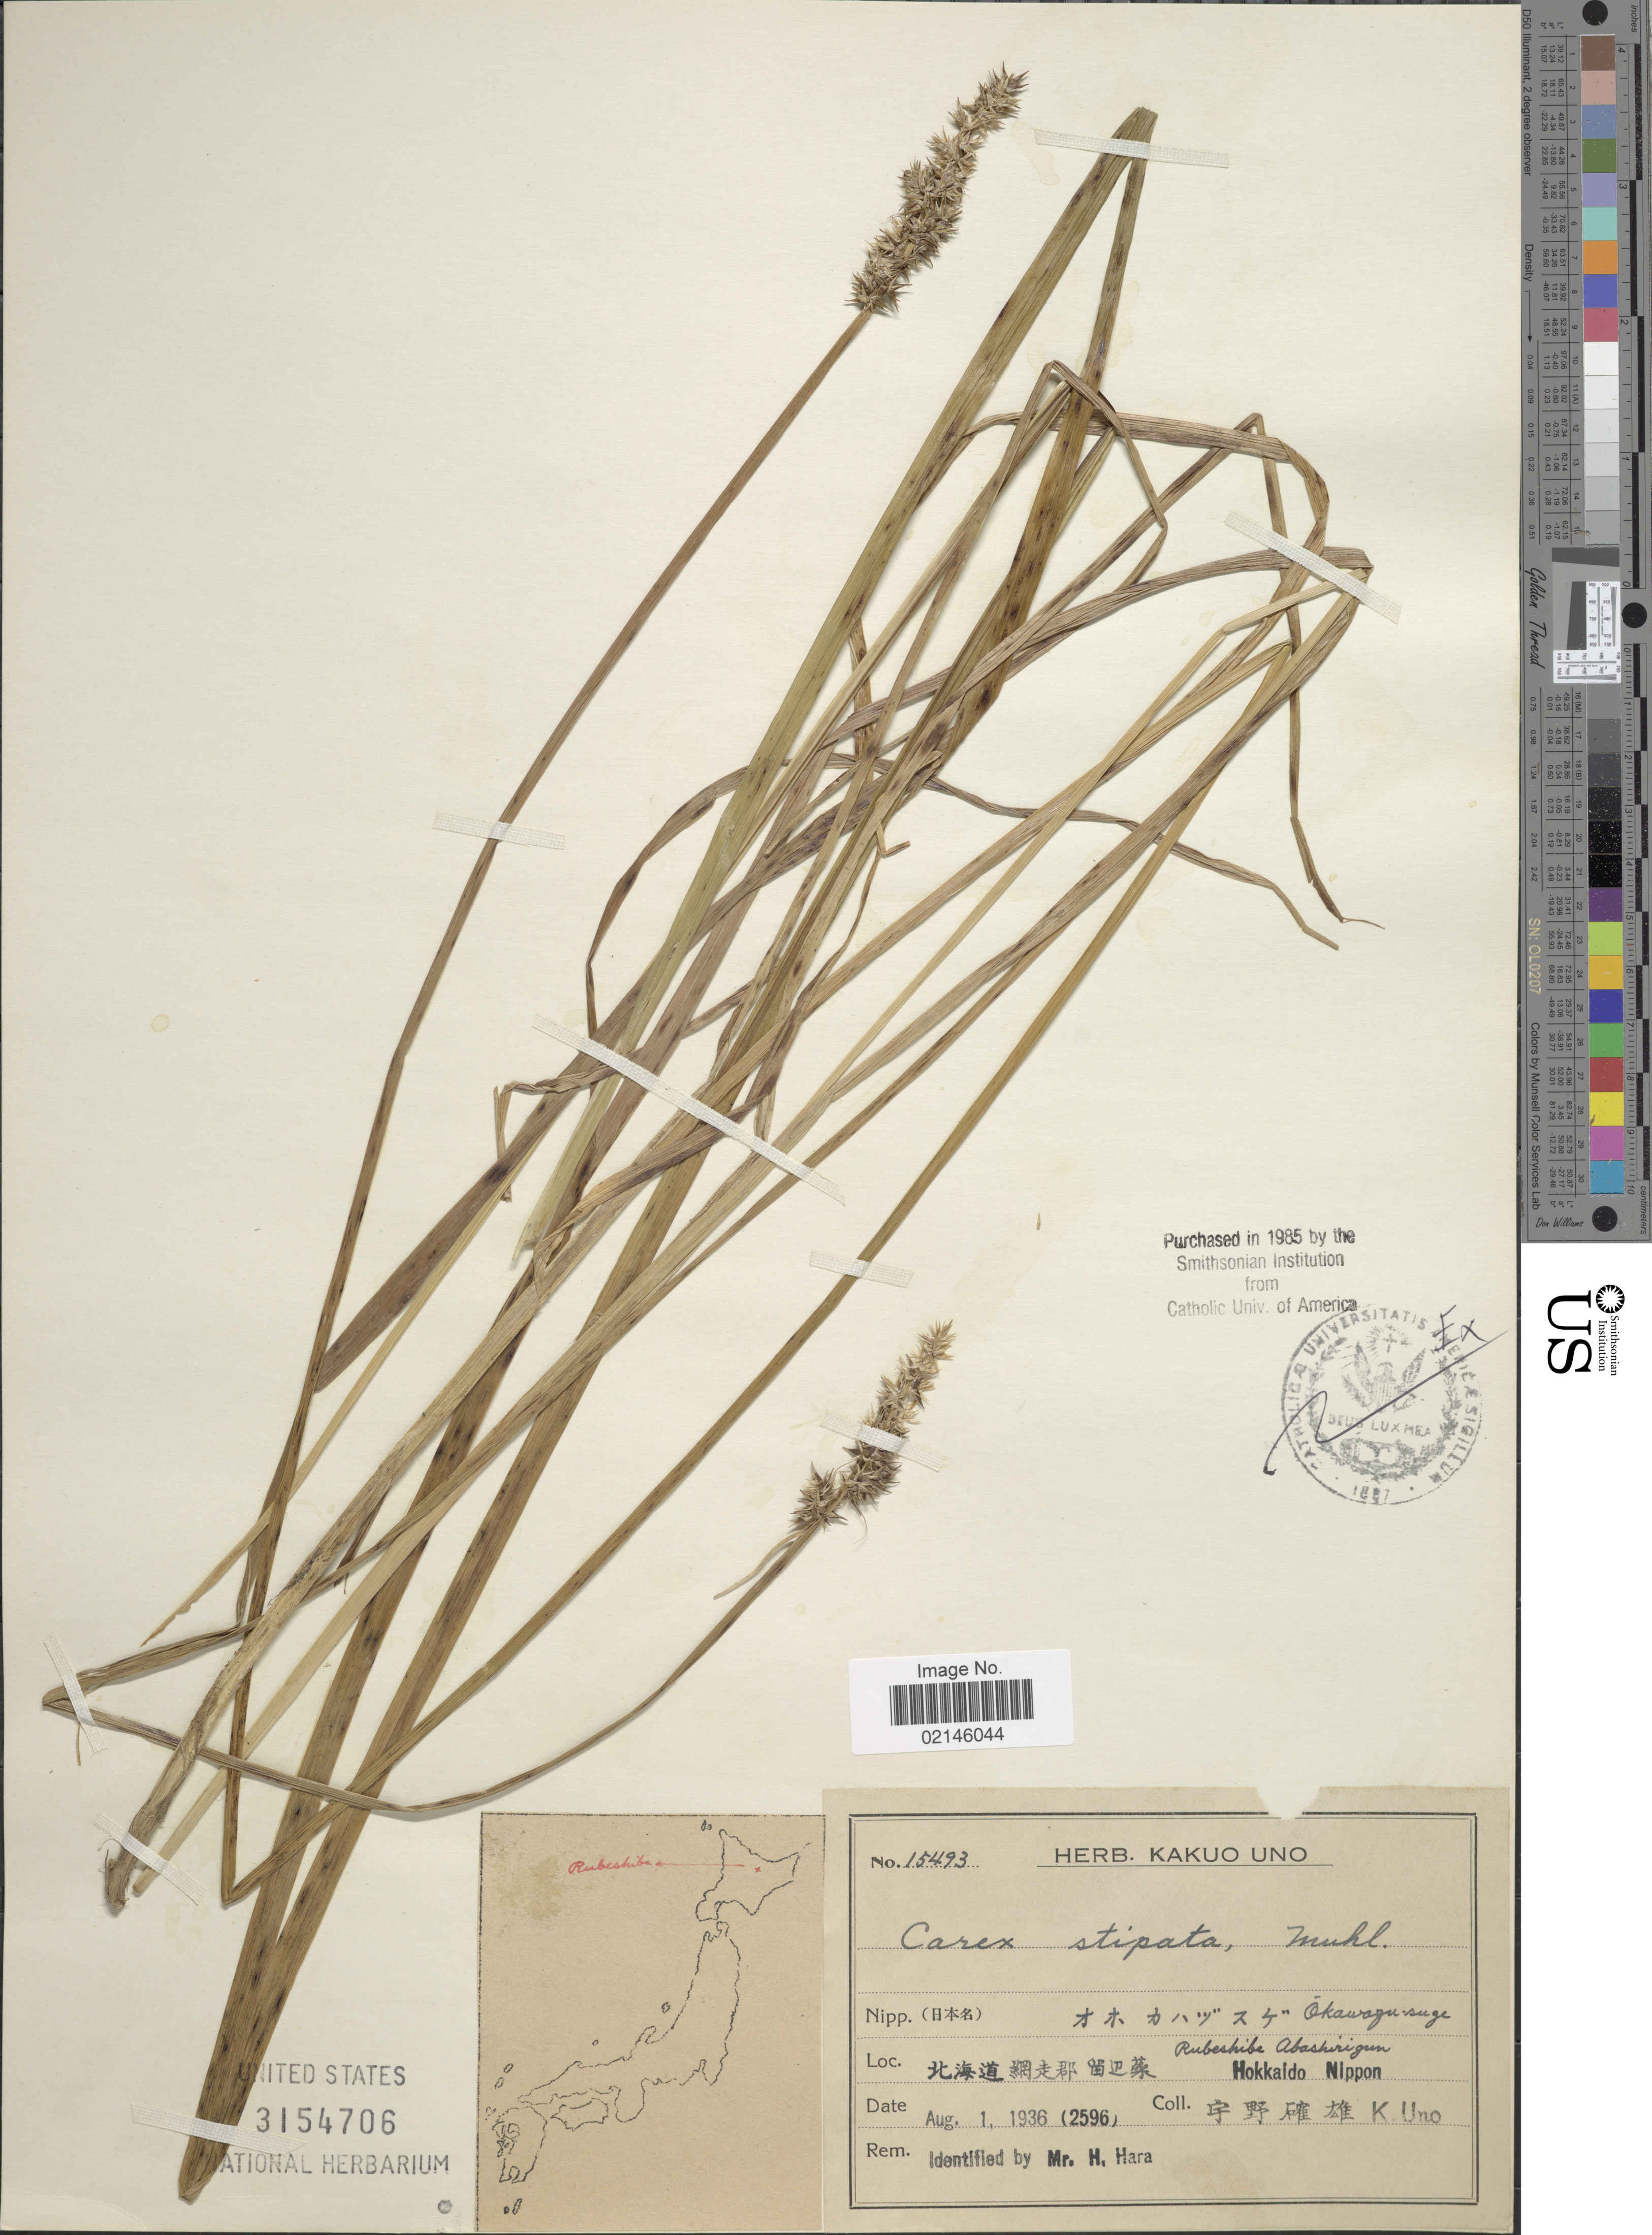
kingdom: Plantae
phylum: Tracheophyta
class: Liliopsida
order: Poales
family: Cyperaceae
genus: Carex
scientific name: Carex stipata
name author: Muhl. ex Willd.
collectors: K. Uno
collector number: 15493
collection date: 1936-08-01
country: Japan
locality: Rubeshibe, Abashirigun, Hokkaido, Nippon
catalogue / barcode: US 3154706